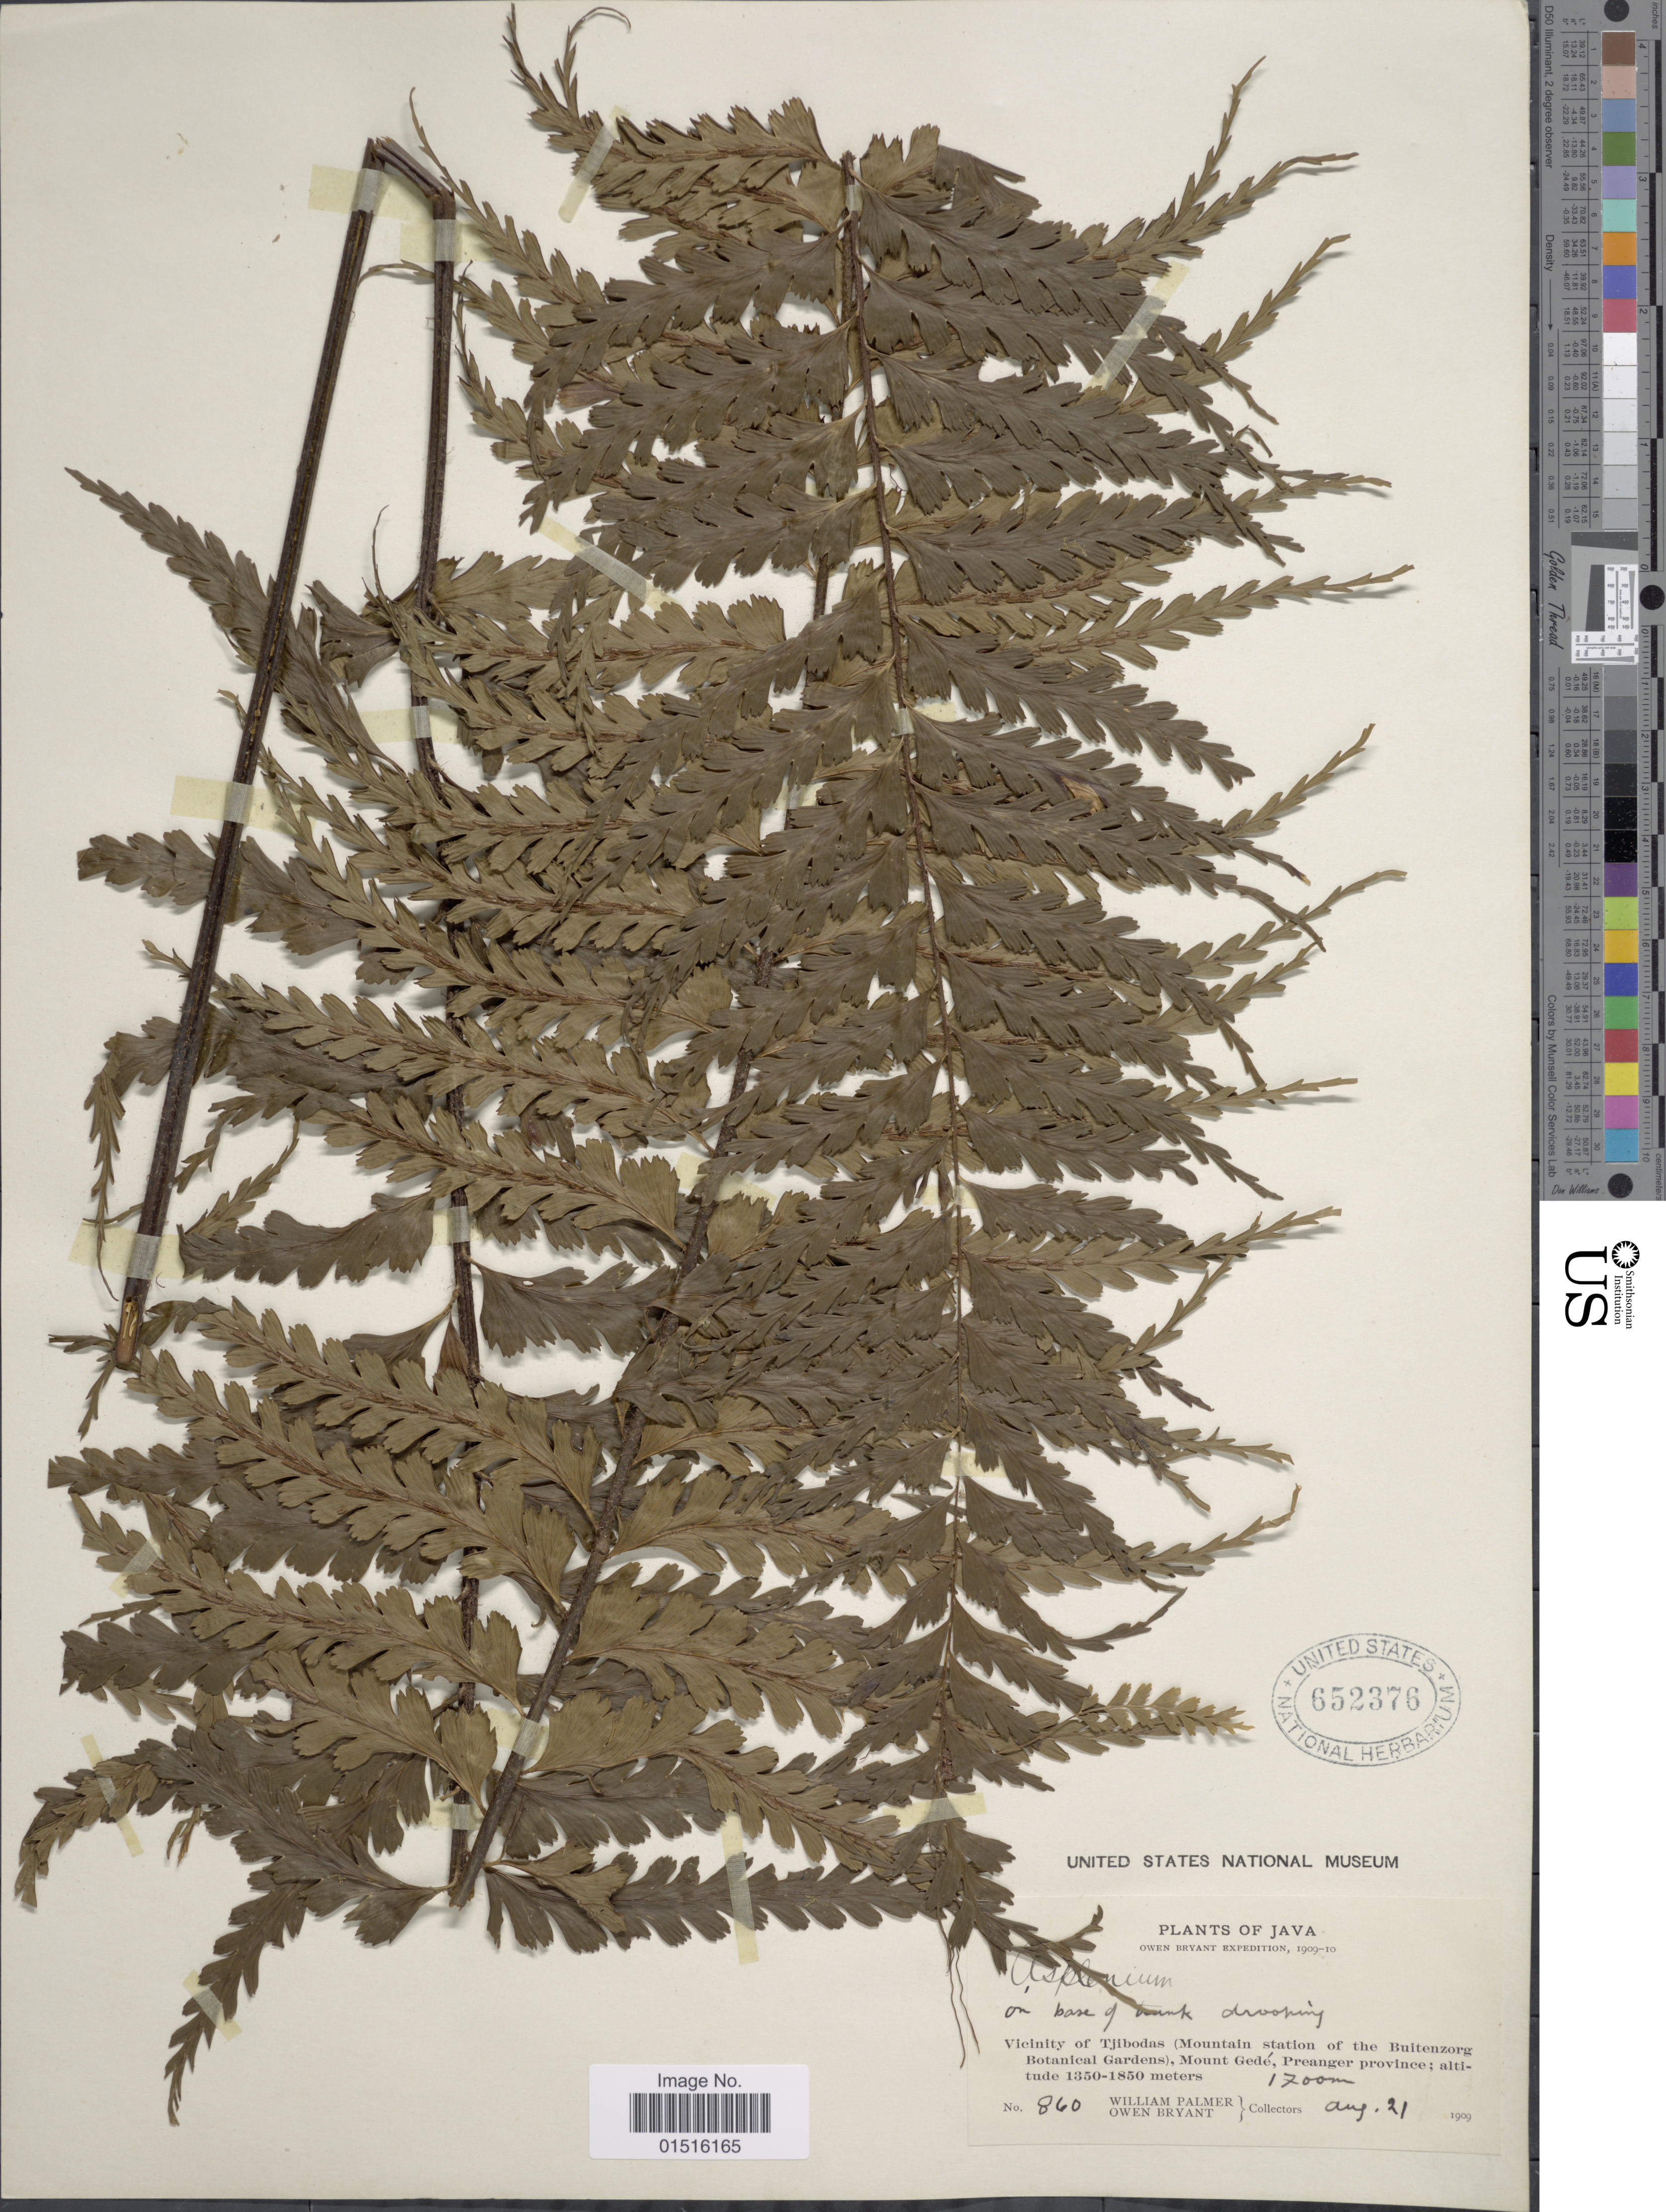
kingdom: Plantae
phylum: Tracheophyta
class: Polypodiopsida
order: Polypodiales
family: Aspleniaceae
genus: Asplenium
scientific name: Asplenium truncatum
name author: Blume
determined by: Salgado, A. E.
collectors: W. Palmer & O. Bryant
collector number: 860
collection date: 1909-08-21/1910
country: Indonesia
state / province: Java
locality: Vicinity of Tjibodas (mountain station of the Buitenzorg Botanical Gardens), Mount Gede, Preanger province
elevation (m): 1700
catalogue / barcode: US 652376